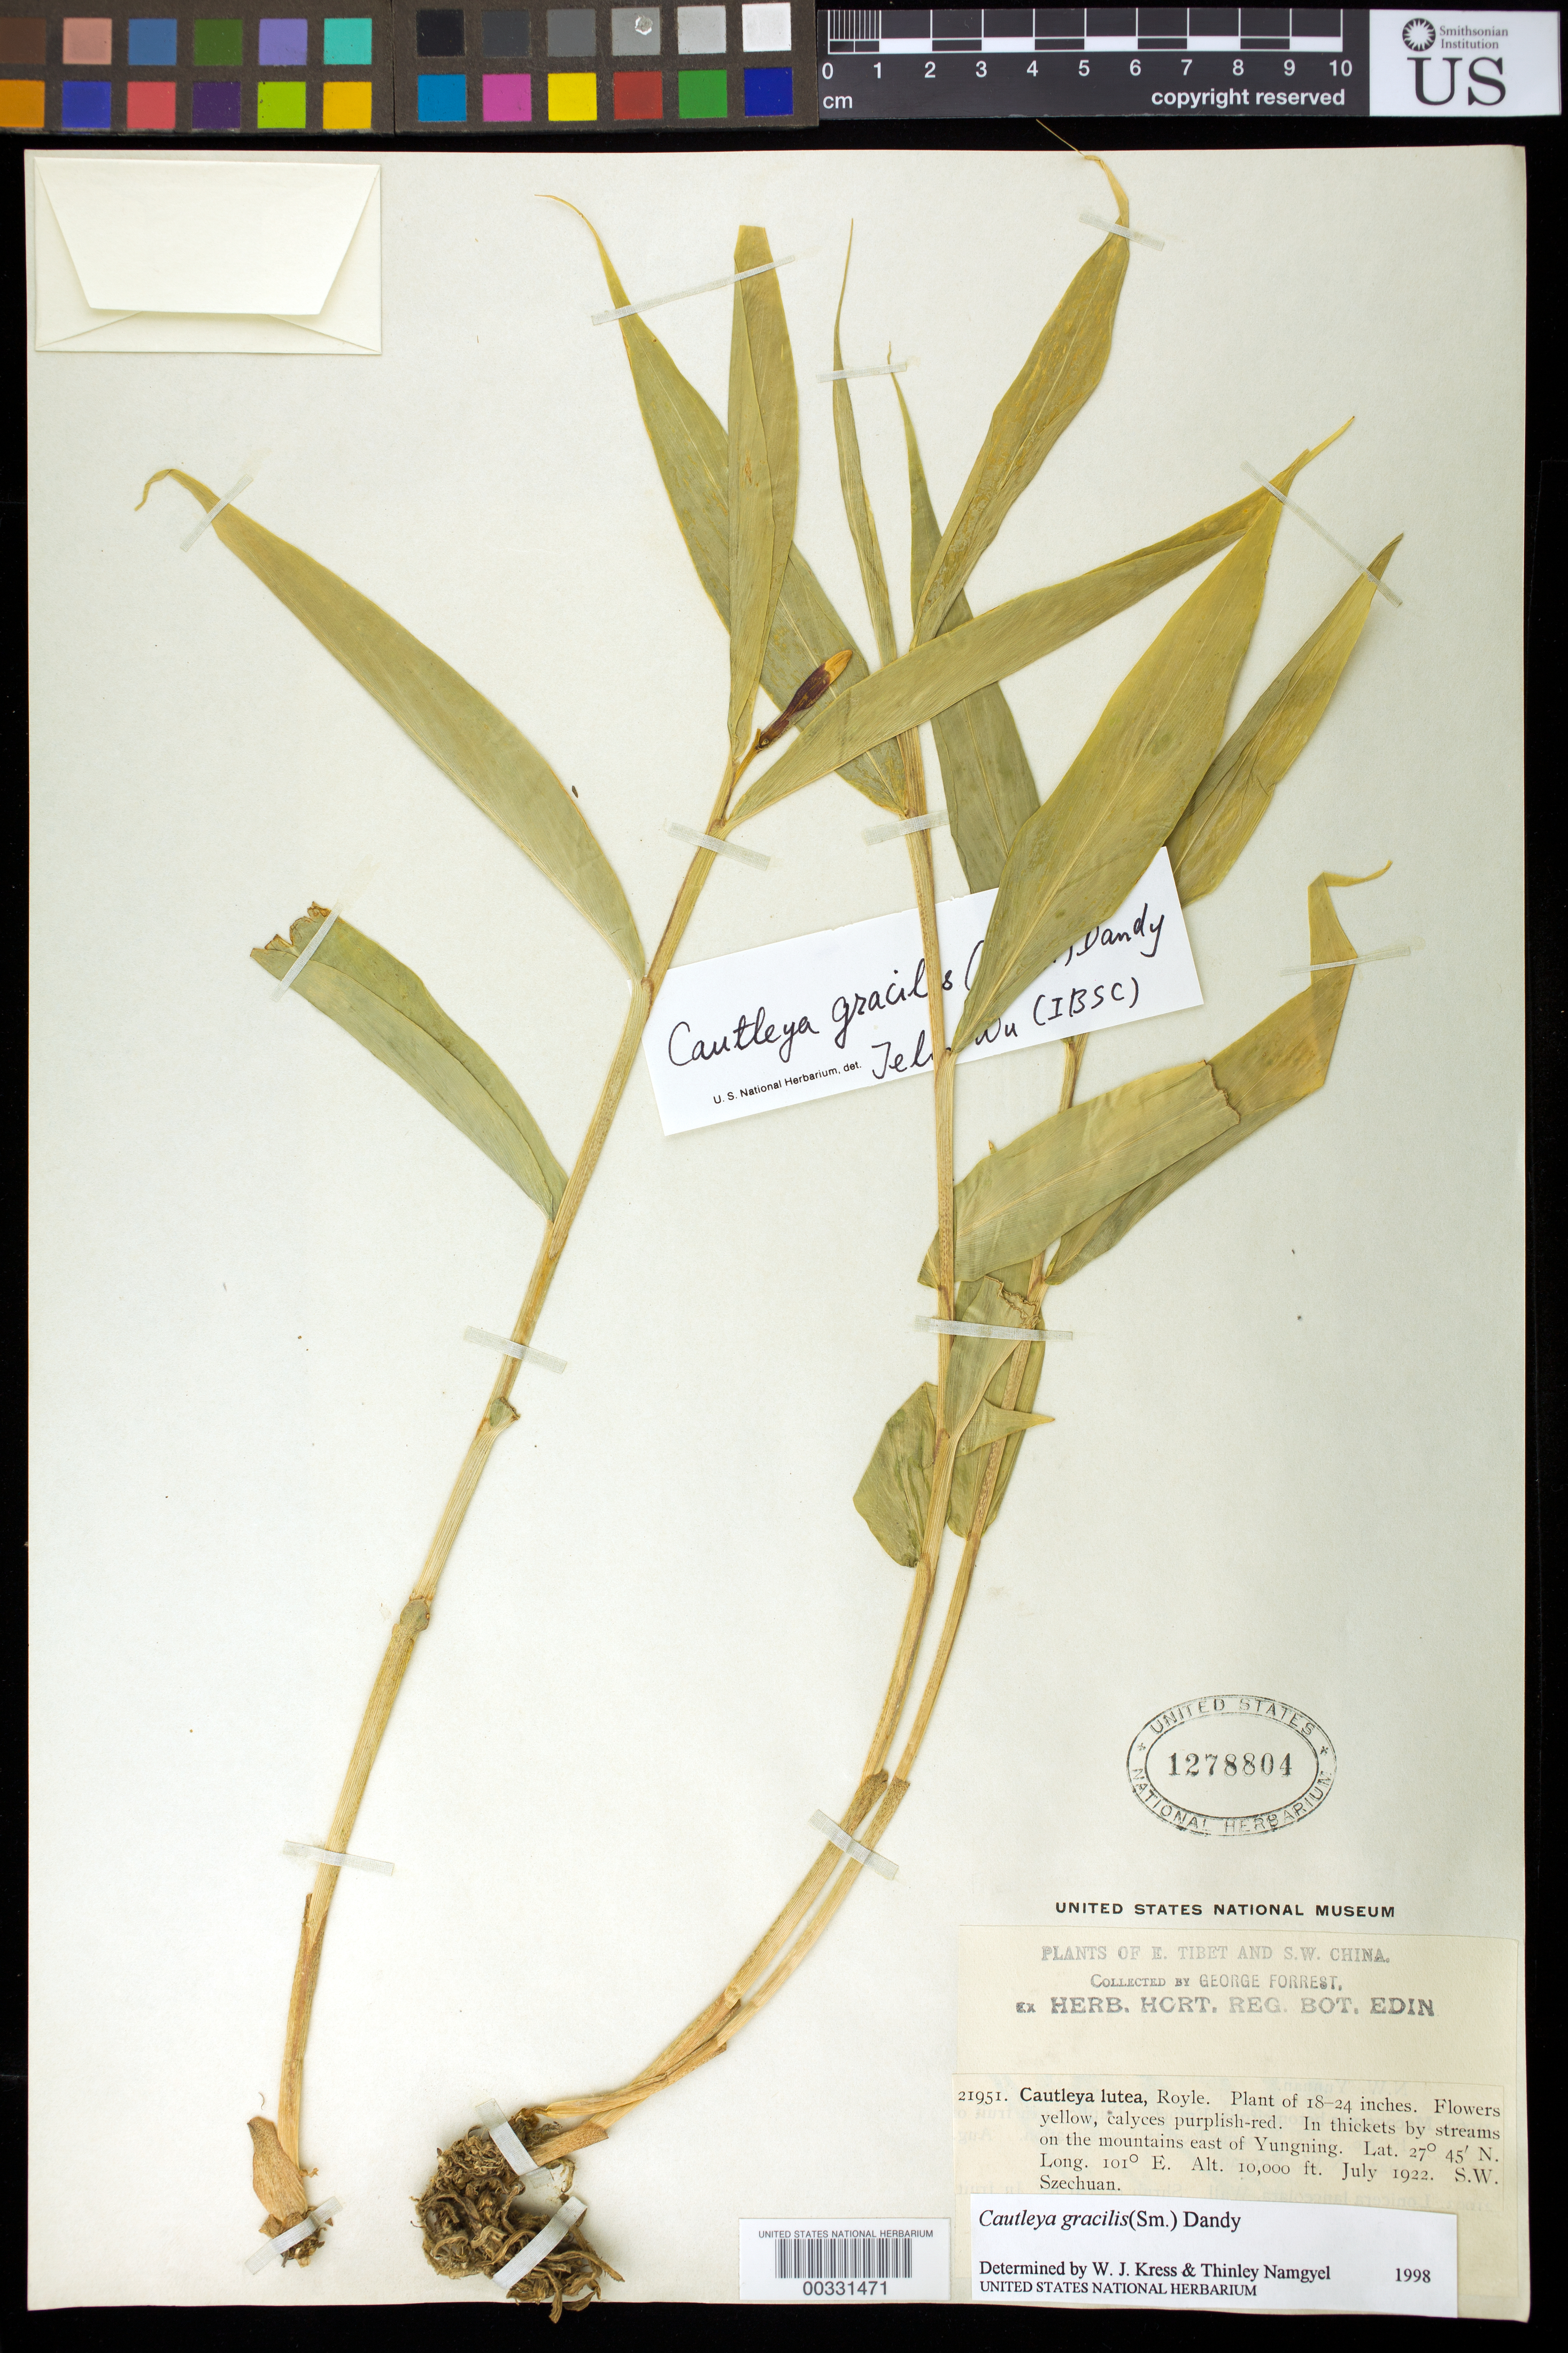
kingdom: Plantae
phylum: Tracheophyta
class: Liliopsida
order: Zingiberales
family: Zingiberaceae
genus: Cautleya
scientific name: Cautleya gracilis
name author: (Sm.) Dandy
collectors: G. Forrest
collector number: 21951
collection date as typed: Jul 1922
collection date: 1922-07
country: China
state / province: Sichuan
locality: On mountains e of yungning, sw szechuan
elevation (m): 3048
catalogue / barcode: US 1278804